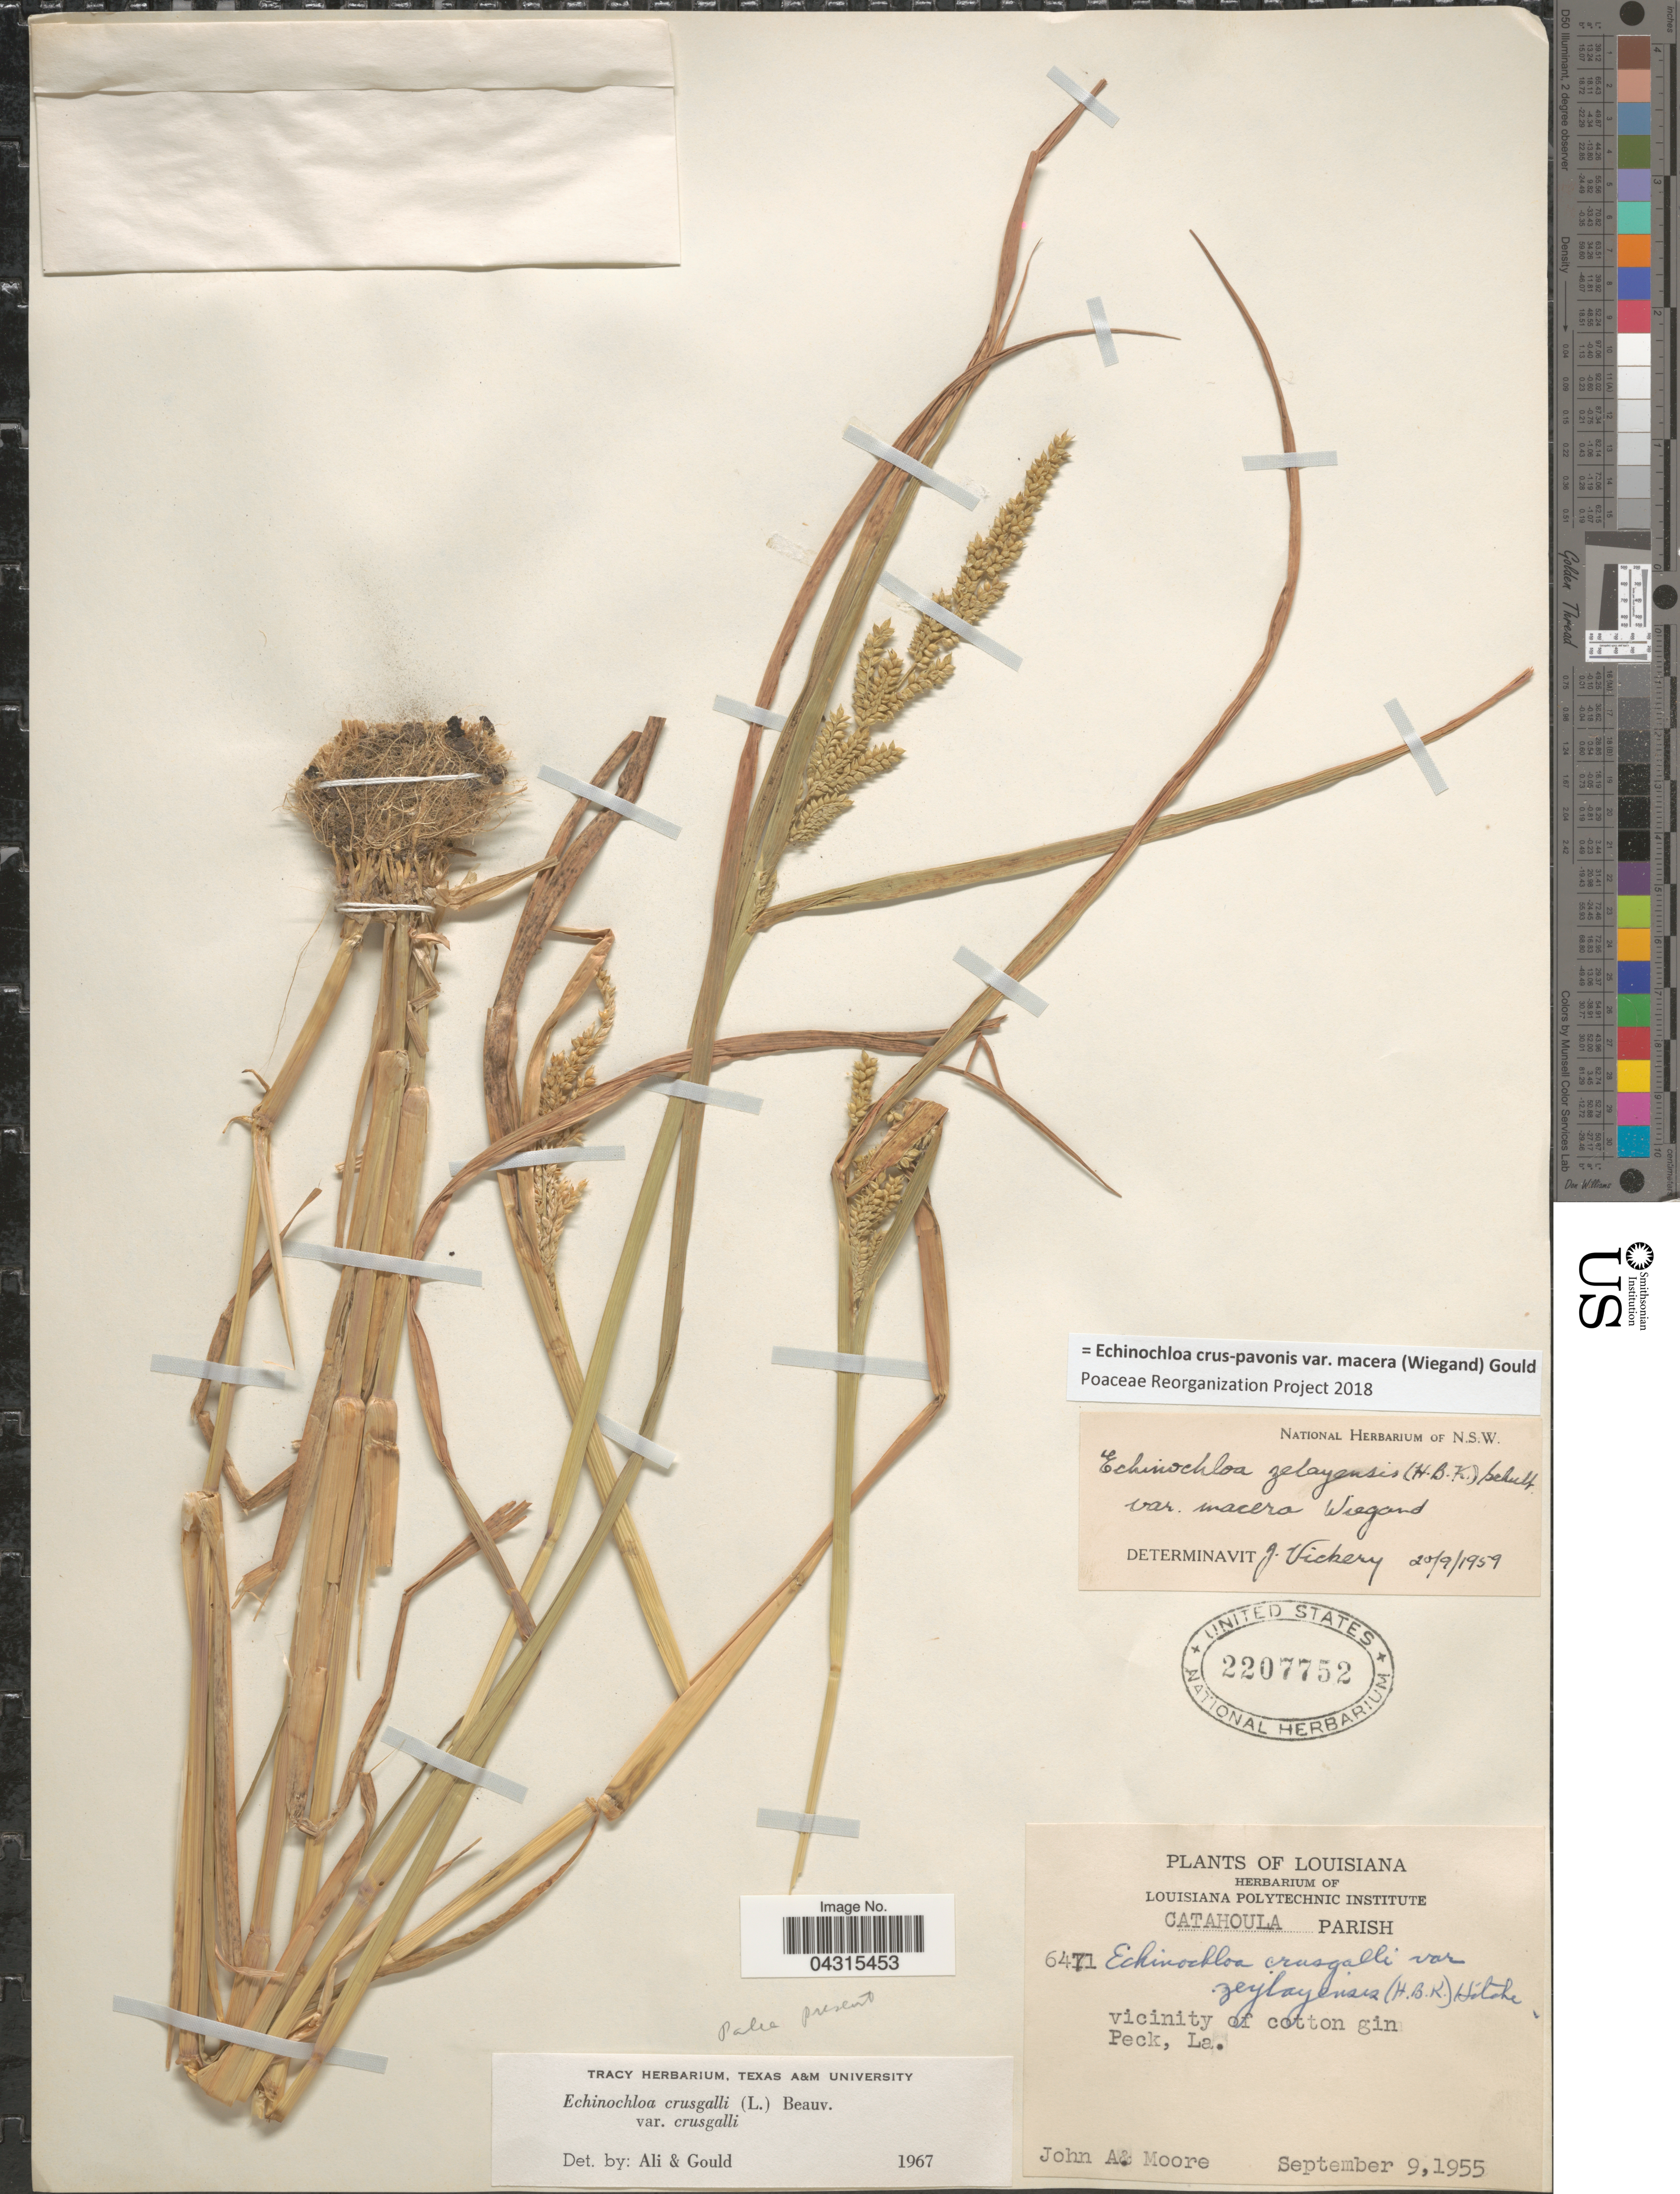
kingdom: Plantae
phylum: Tracheophyta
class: Liliopsida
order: Poales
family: Poaceae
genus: Echinochloa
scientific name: Echinochloa crus-pavonis var. macera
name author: (Wiegand) Gould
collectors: J. A. Moore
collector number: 6471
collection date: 1955-09-09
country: United States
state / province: Louisiana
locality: Catahoula Parish. Vicinity of cotton gin Peck.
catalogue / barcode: US 2207752